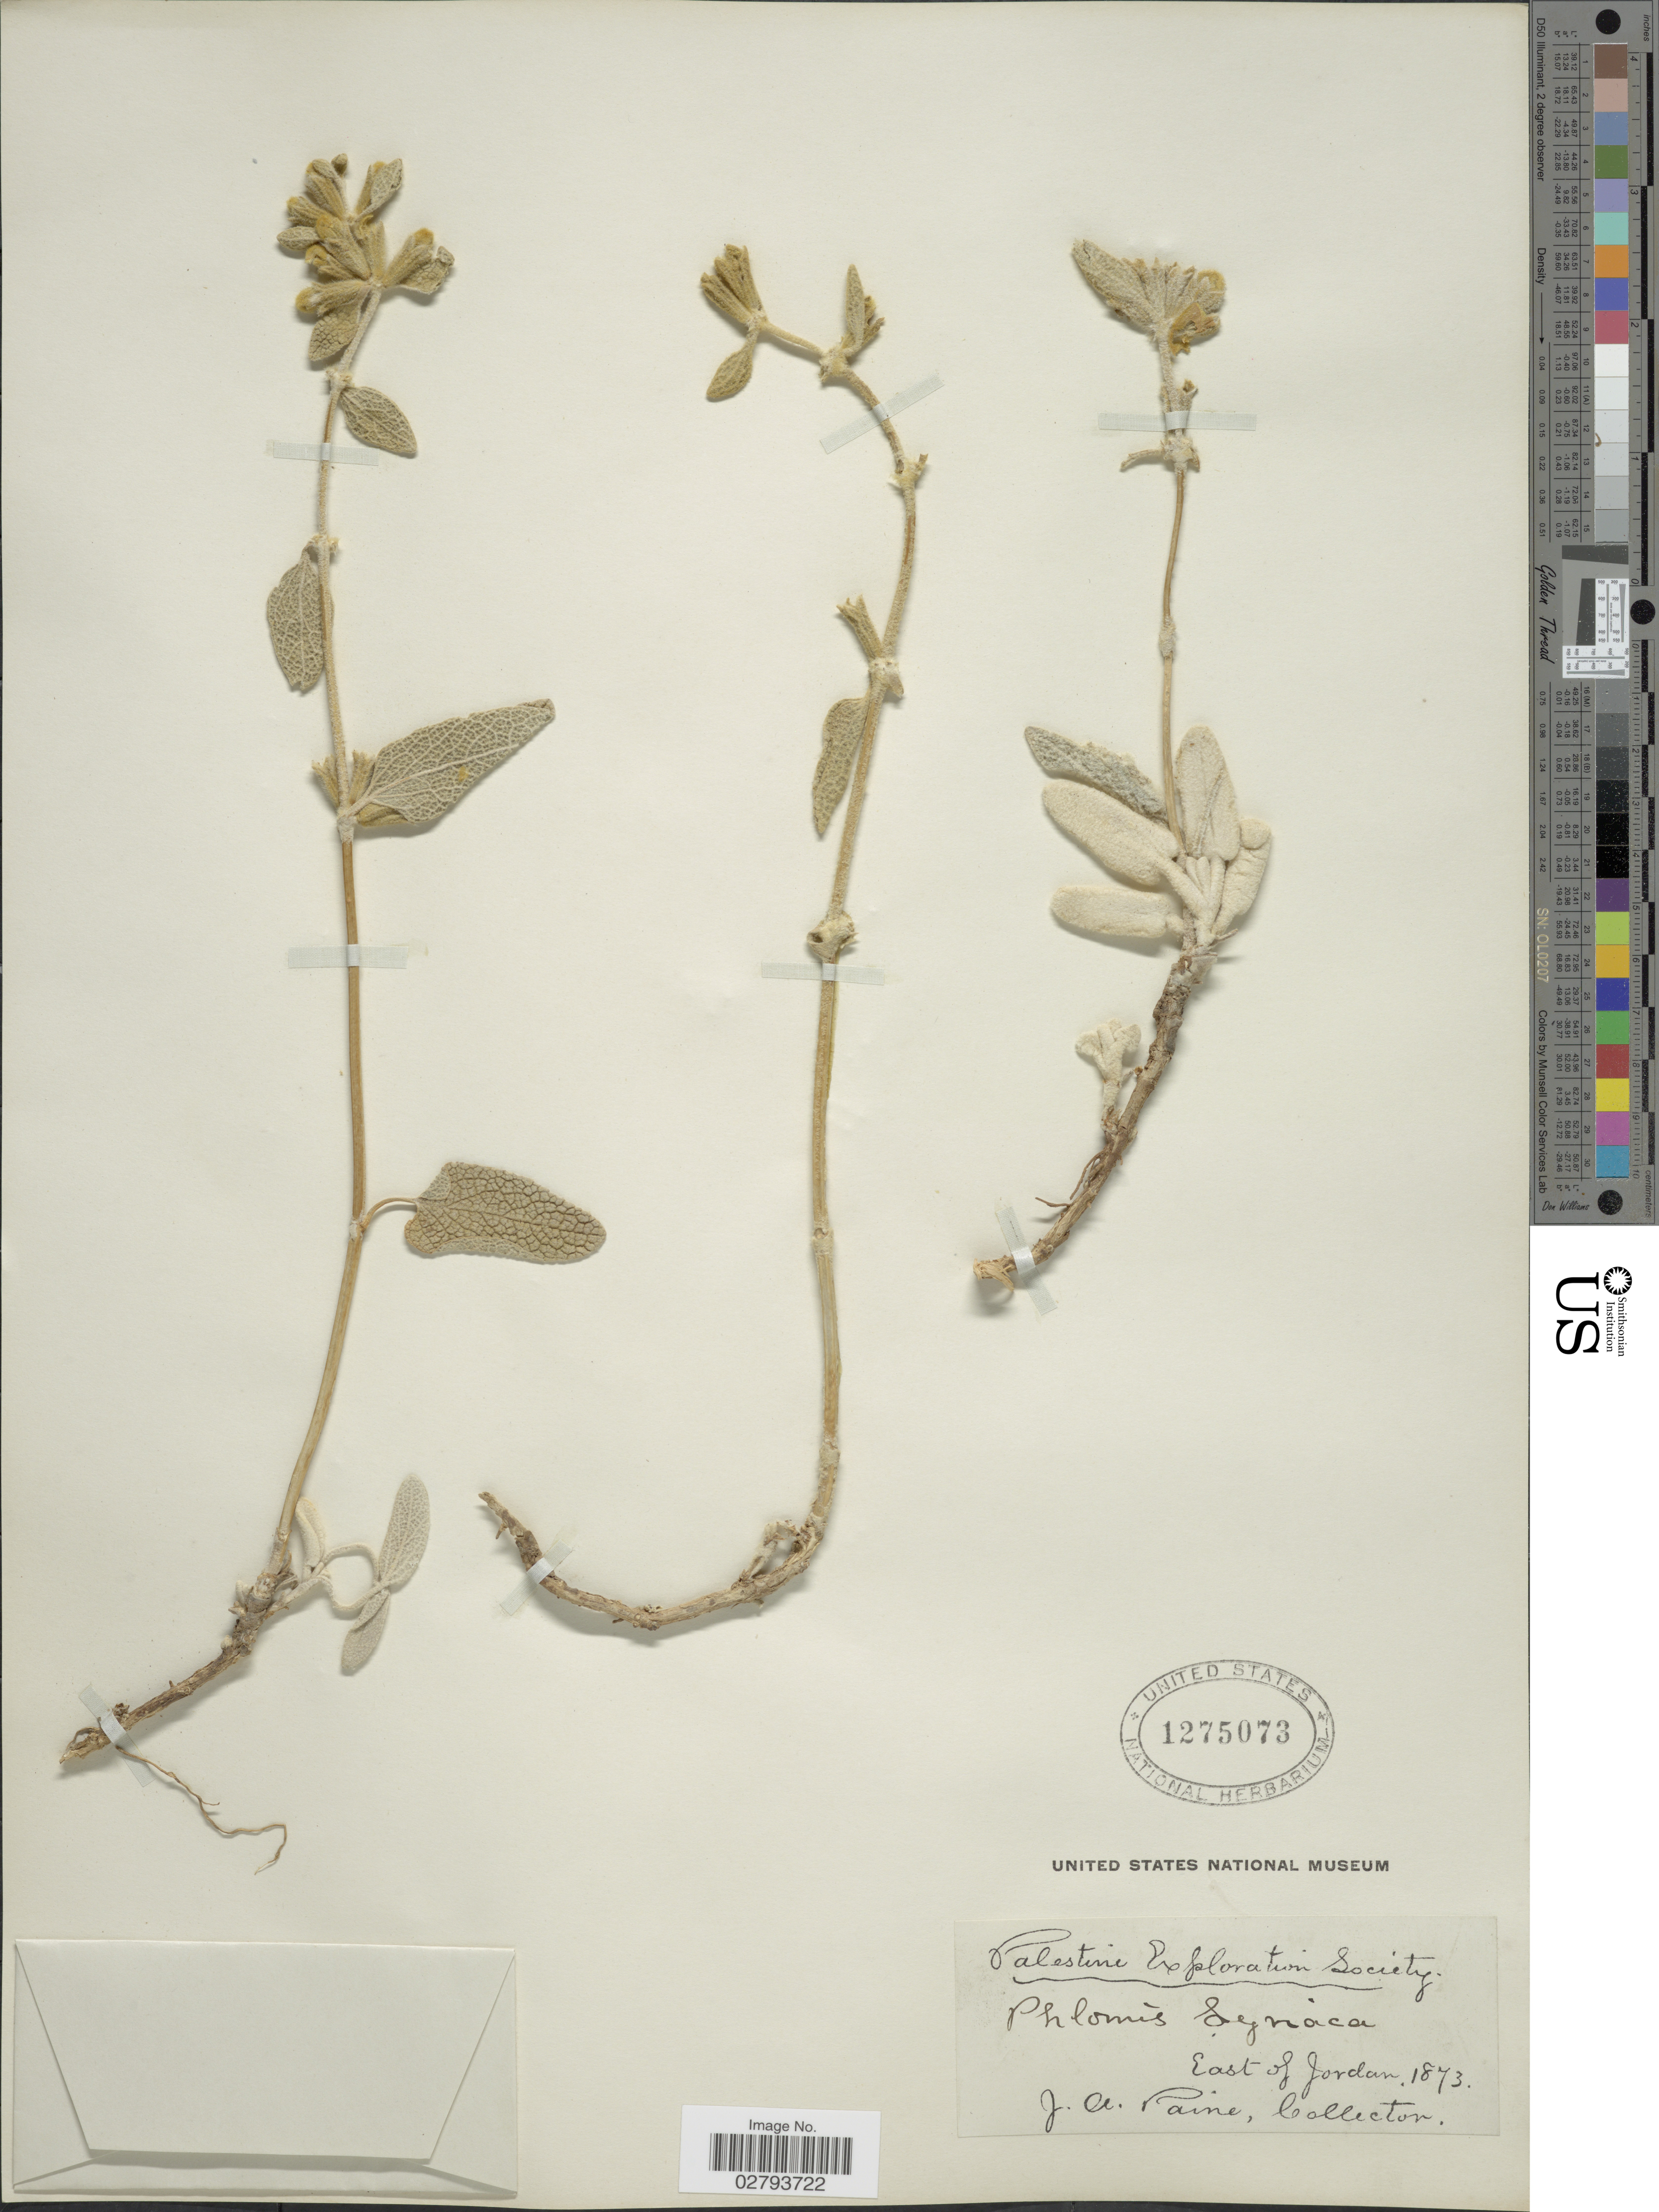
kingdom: Plantae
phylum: Tracheophyta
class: Magnoliopsida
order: Lamiales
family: Lamiaceae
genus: Phlomis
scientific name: Phlomis nissolii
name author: L.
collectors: J. A. Paine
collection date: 1873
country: Jordan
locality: East of Jordan.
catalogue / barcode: US 1275073